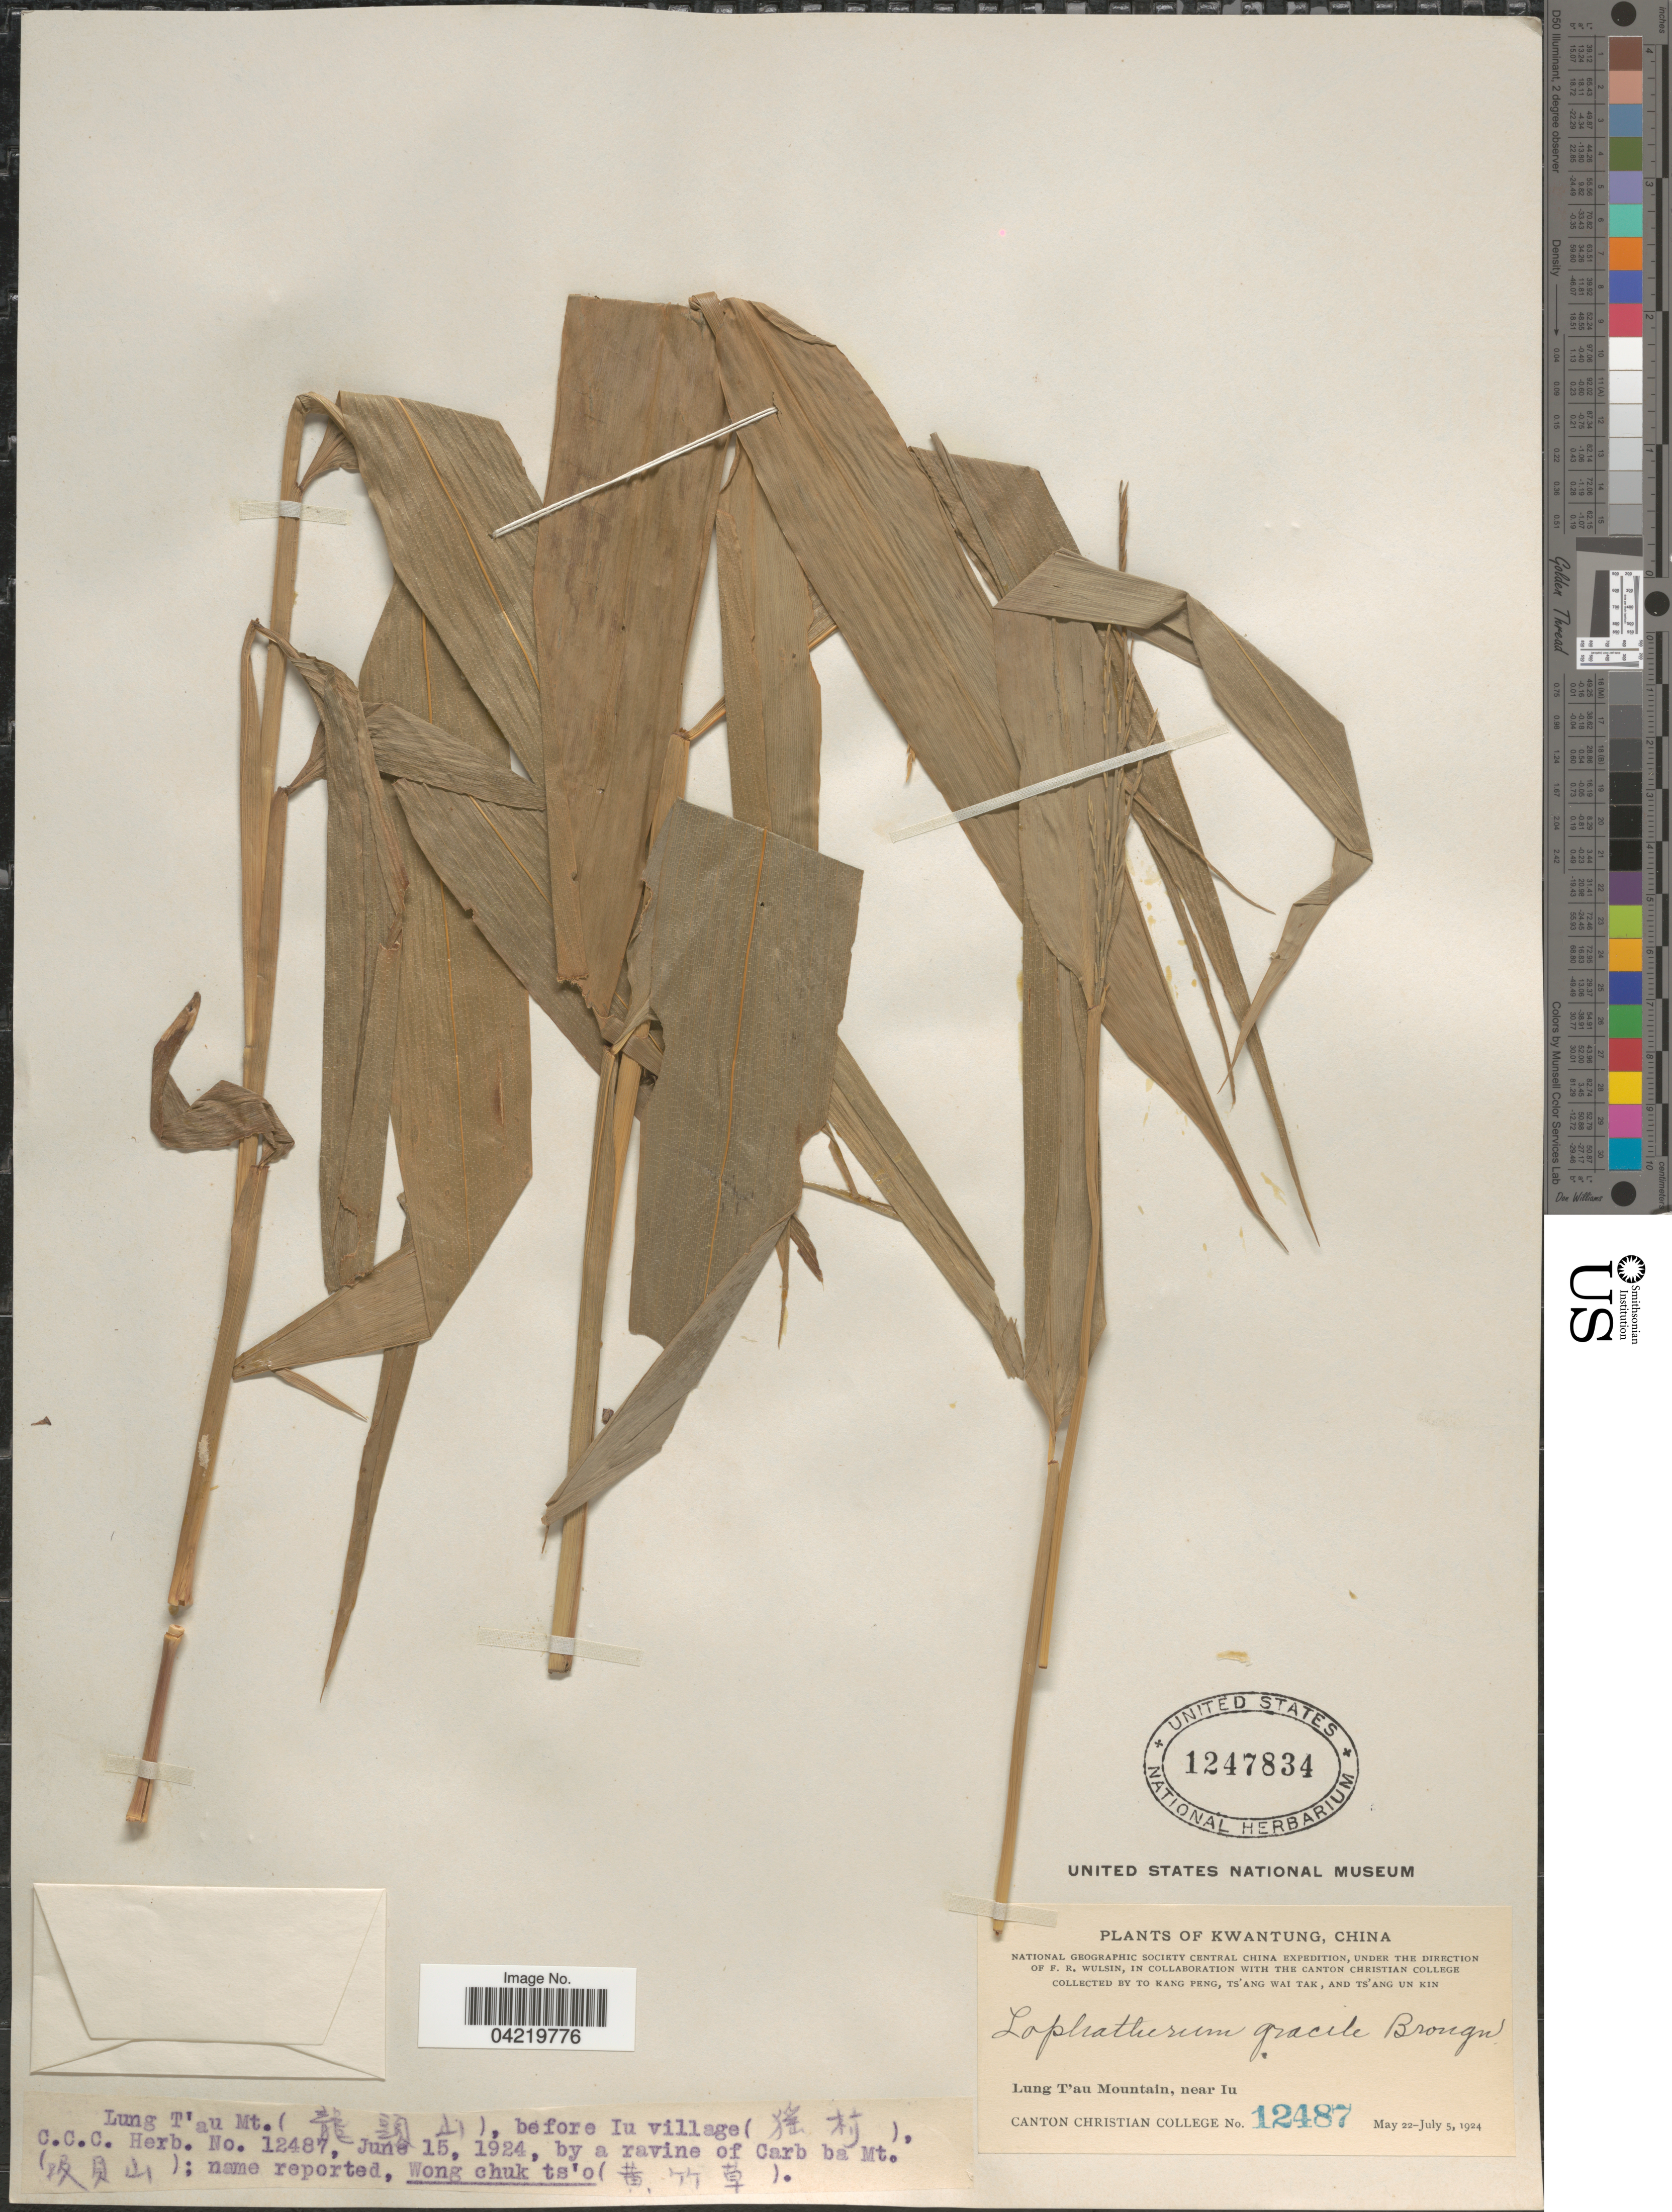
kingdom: Plantae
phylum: Tracheophyta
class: Liliopsida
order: Poales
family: Poaceae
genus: Lophatherum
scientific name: Lophatherum gracile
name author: Brongn.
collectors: T. K. Peng, W. T. Tsang & Ts' Ang Un Kin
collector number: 12487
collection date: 1924-05-22/1924-07-05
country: China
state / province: Guangdong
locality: Kwantung. National Geographic Society Central China Expedition. Lung T'au Mountain (X), near Iu. Before Iu village (X), by a ravine of Carb ba Mt. (X).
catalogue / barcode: US 1247834